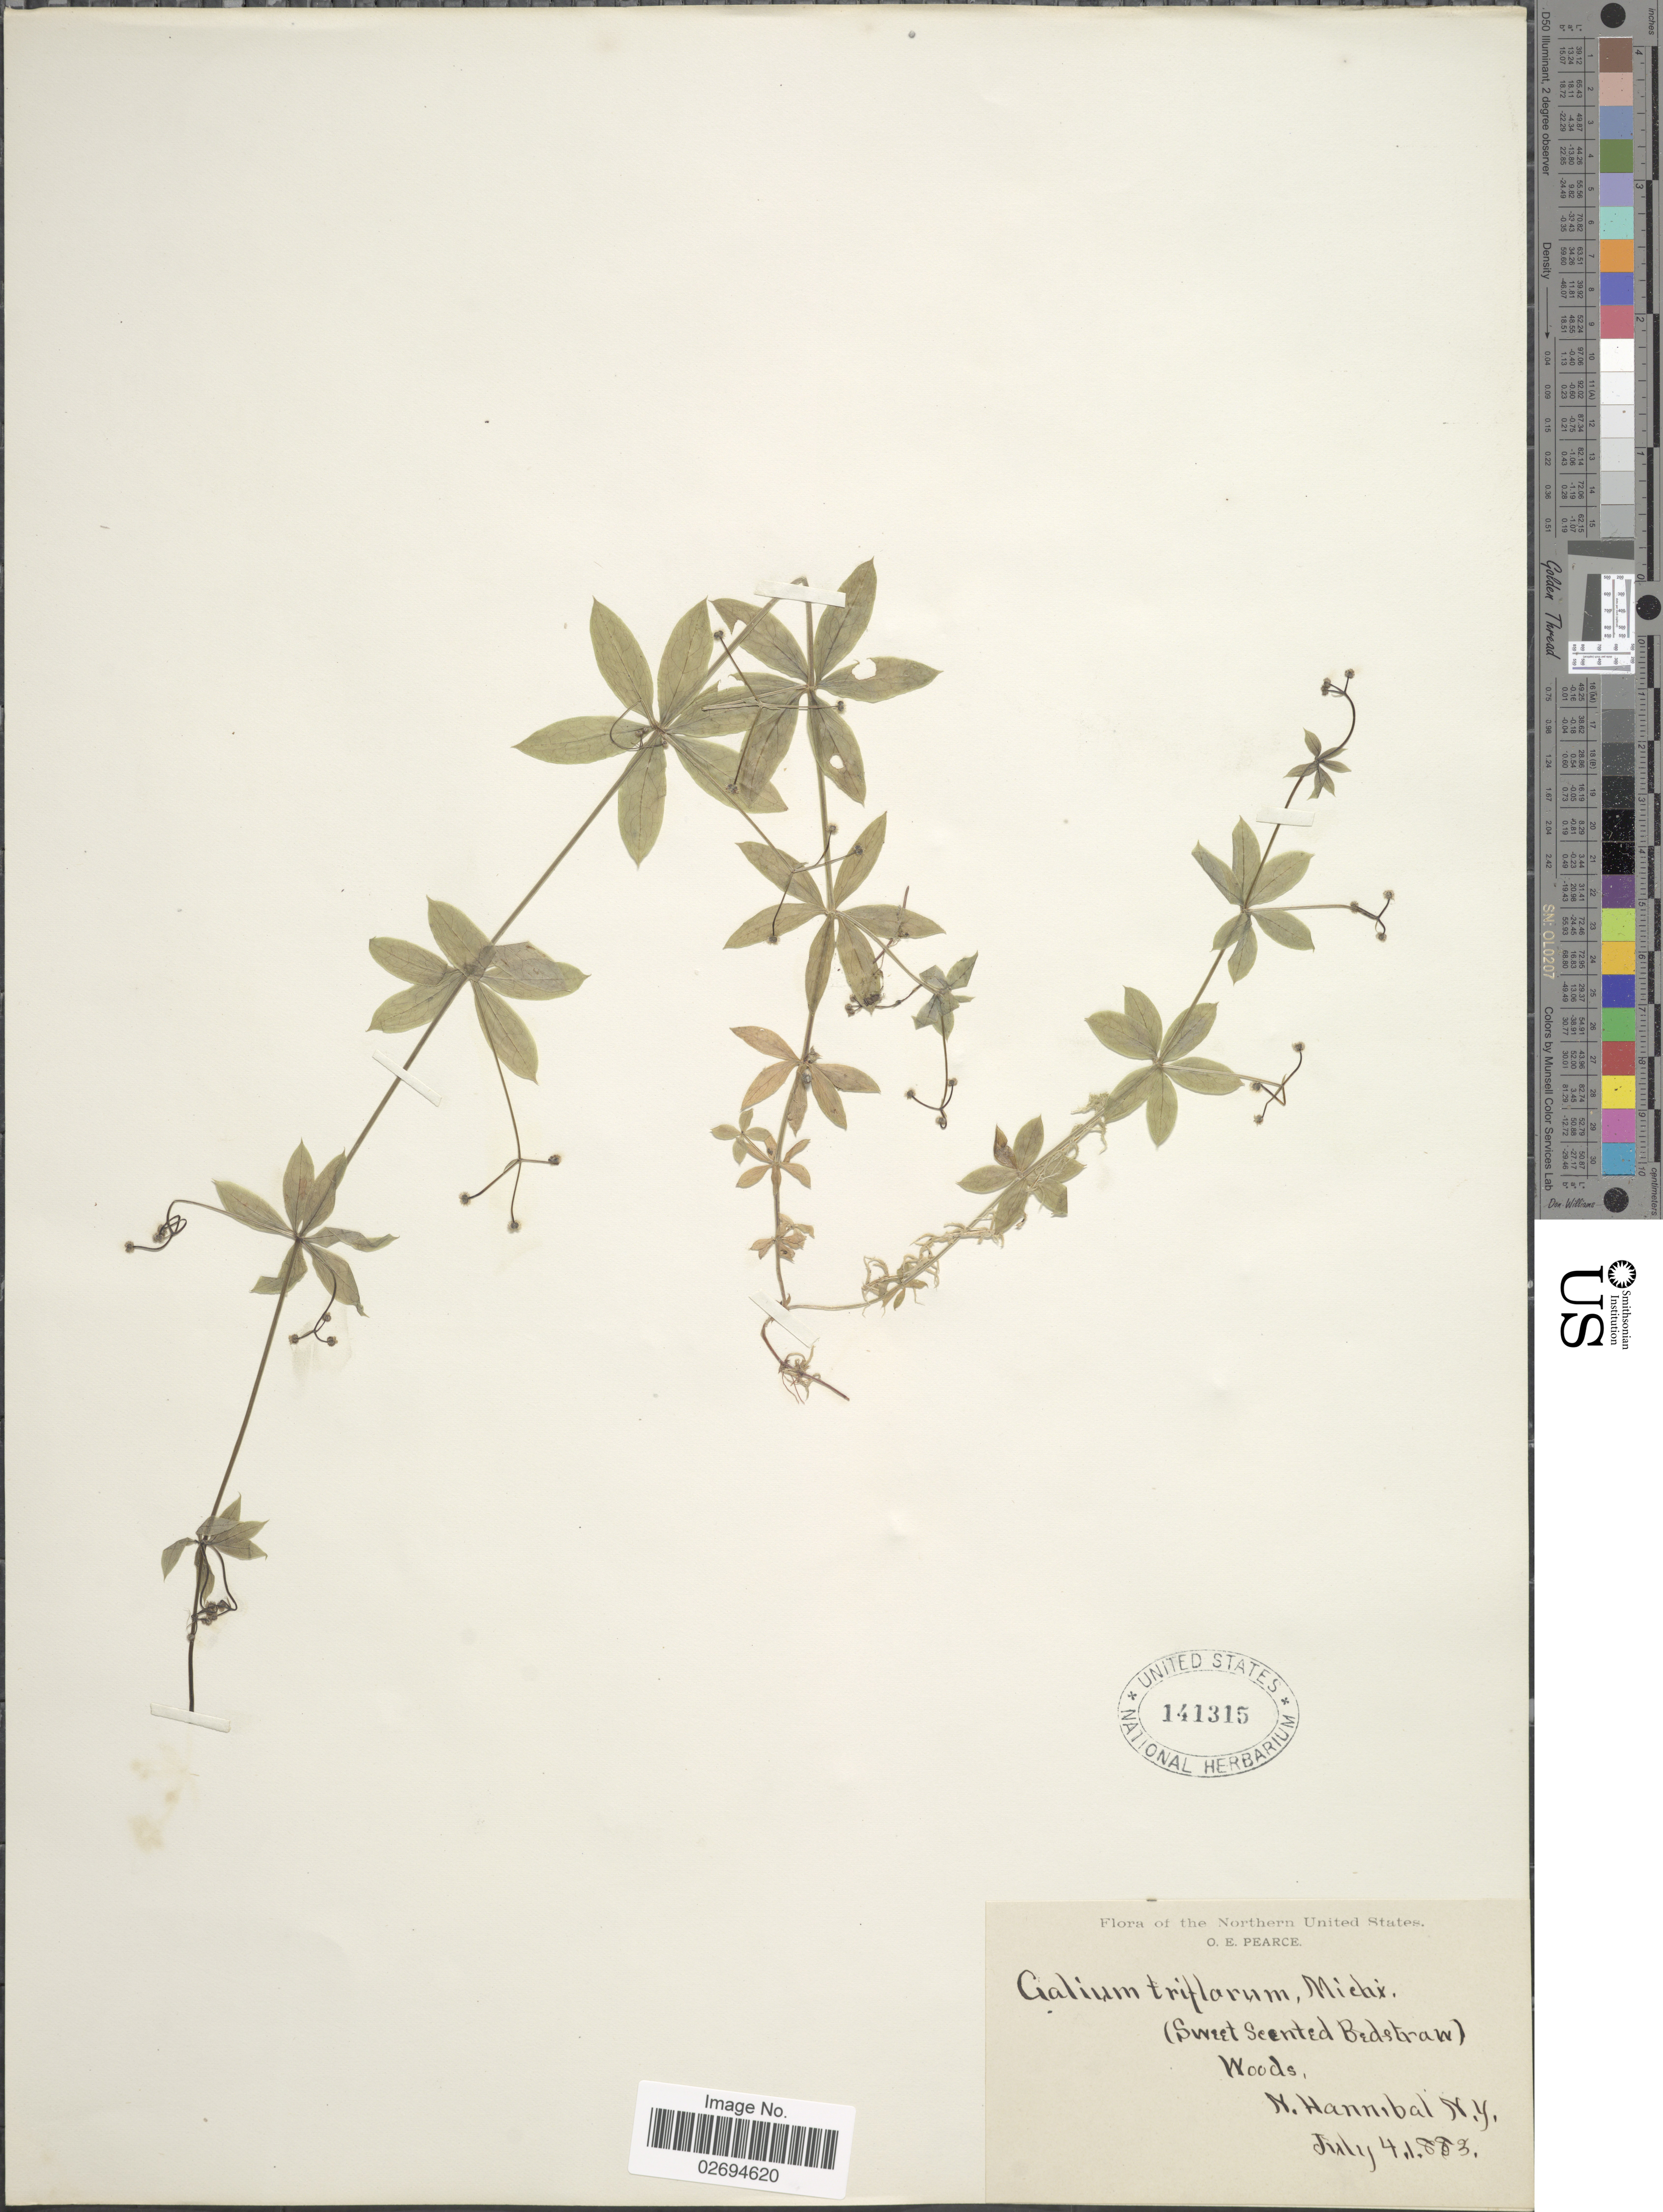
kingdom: Plantae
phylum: Tracheophyta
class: Magnoliopsida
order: Gentianales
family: Rubiaceae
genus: Galium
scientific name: Galium triflorum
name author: Michx.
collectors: O. E. Pearce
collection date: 1883-07-04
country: United States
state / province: New York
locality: Northern United States. N. Hannibal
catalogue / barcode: US 141315